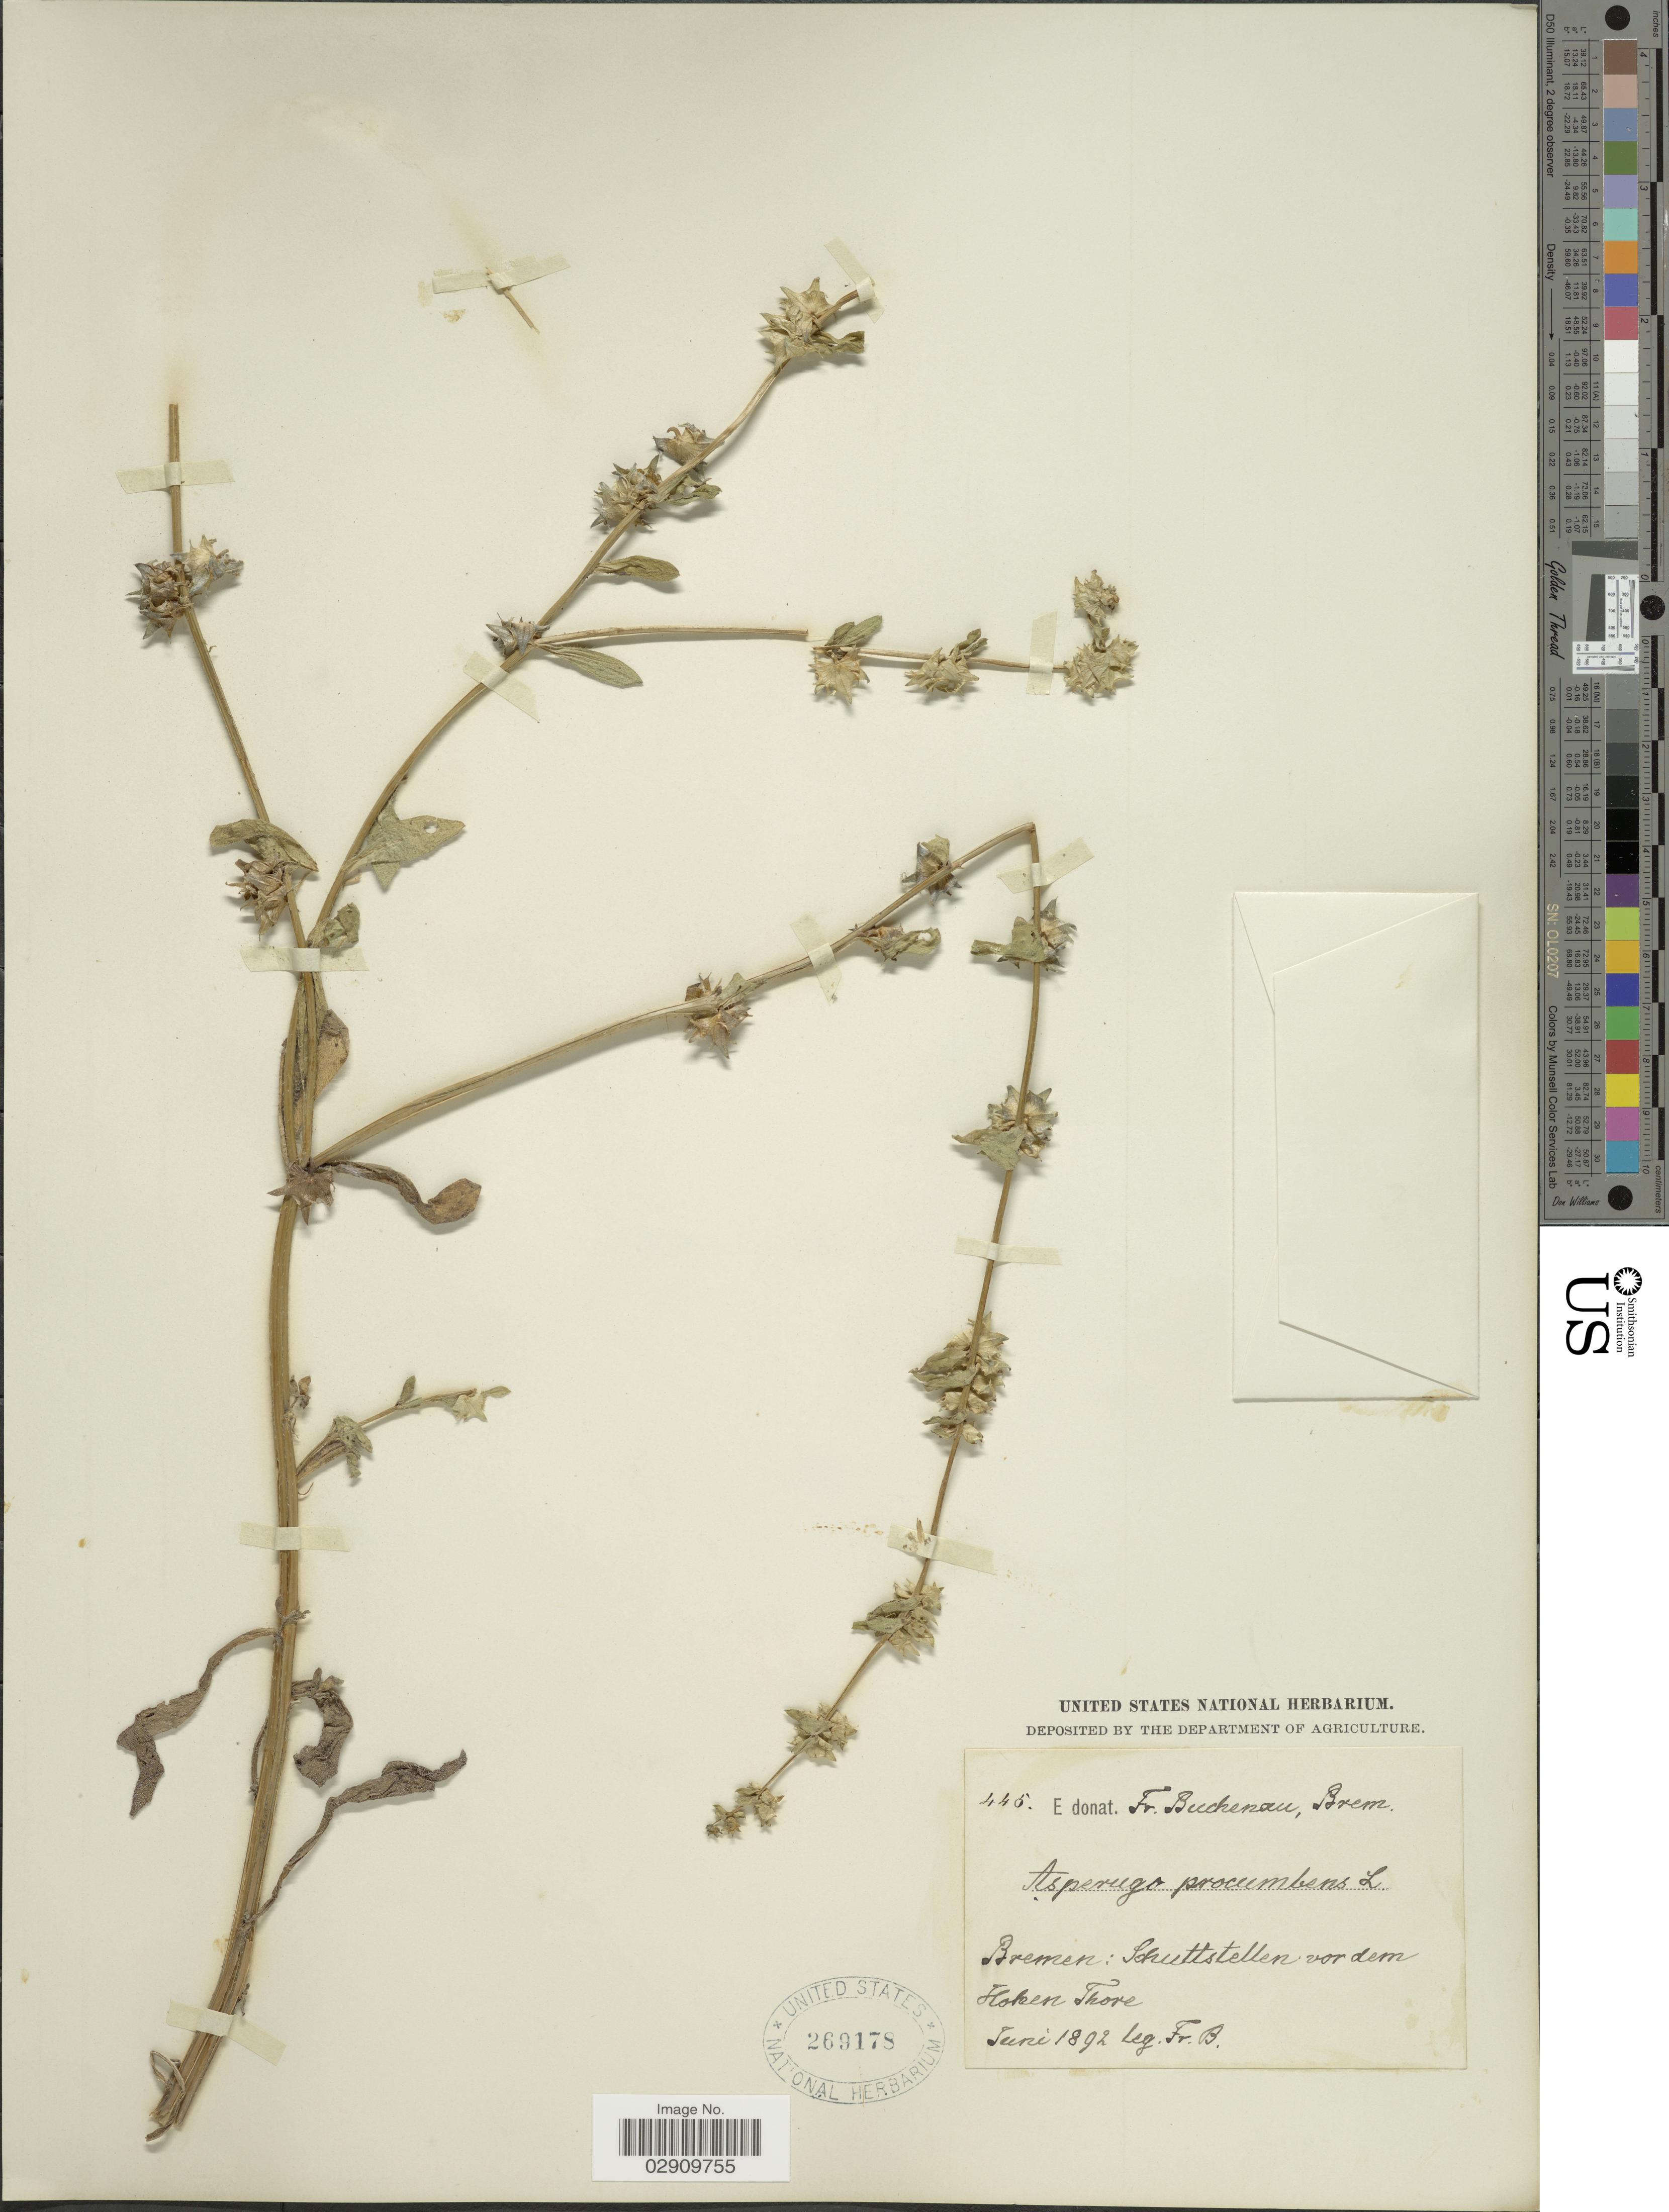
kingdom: Plantae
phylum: Tracheophyta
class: Magnoliopsida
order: Boraginales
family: Boraginaceae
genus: Asperugo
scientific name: Asperugo procumbens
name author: L.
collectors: F. Buckenau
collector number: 445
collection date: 1892-06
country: Germany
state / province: Bremen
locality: Schuttstellen vor dem Hoken Thore.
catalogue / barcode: US 269178